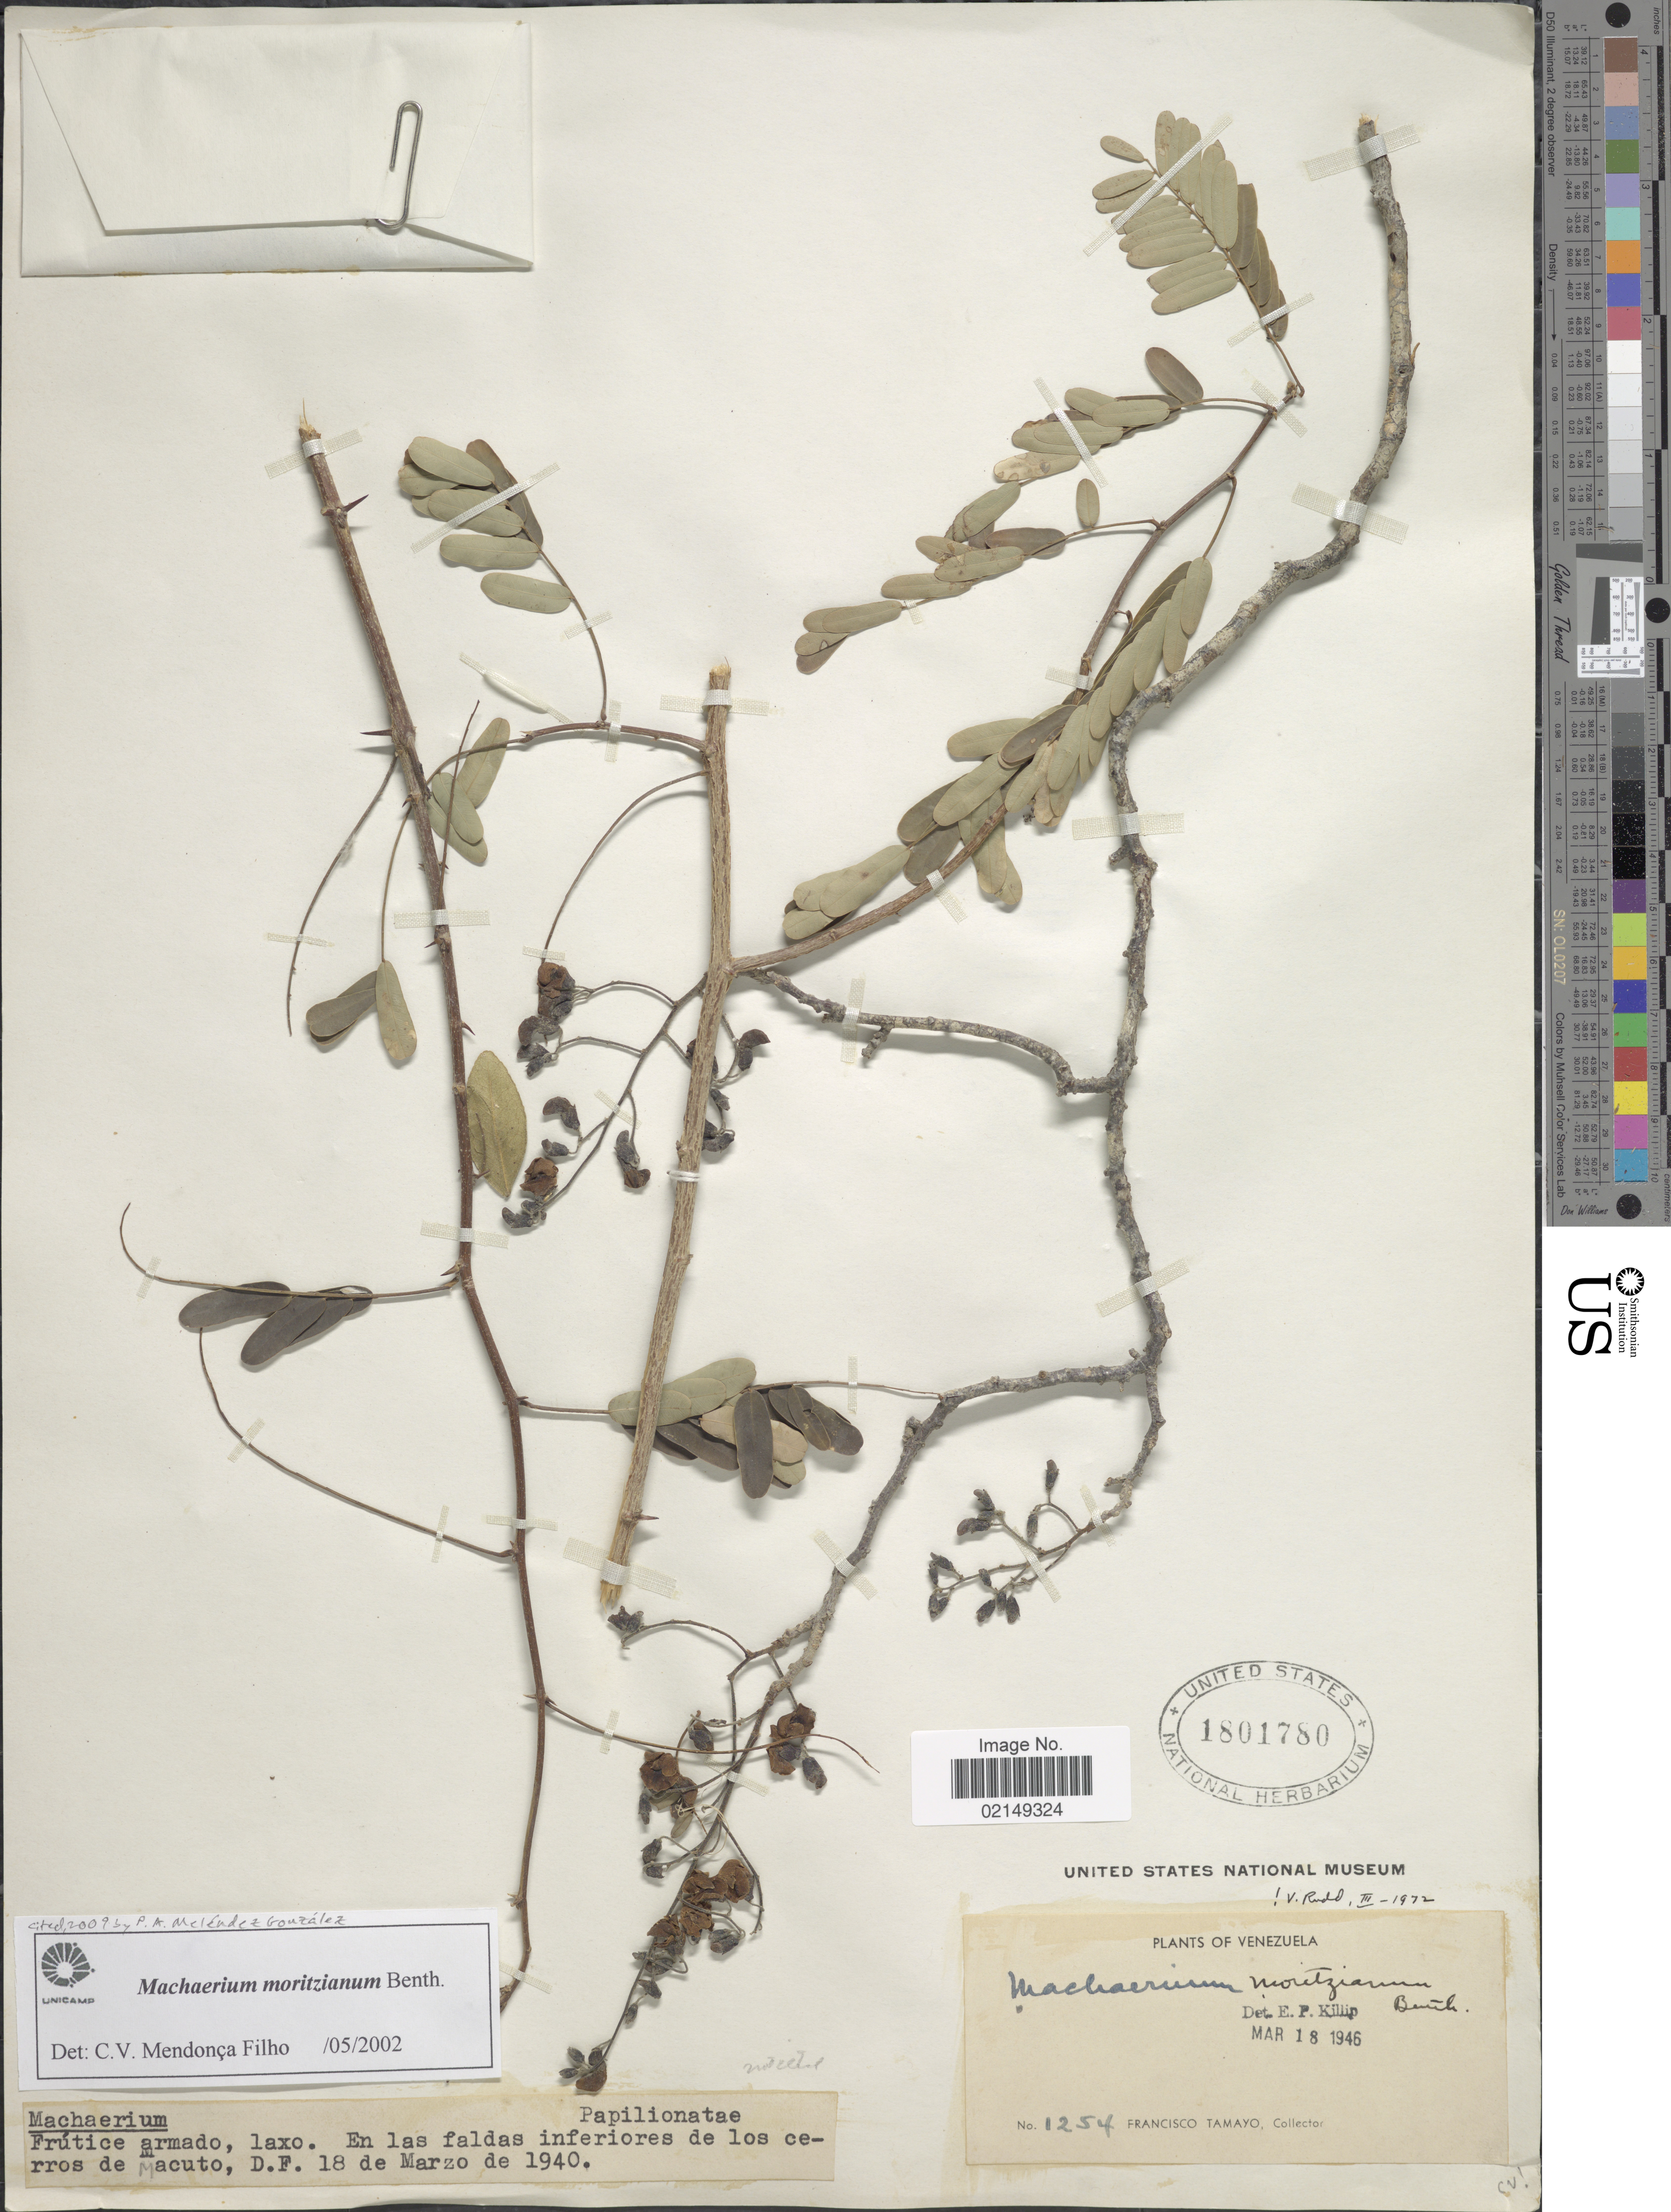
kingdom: Plantae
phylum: Tracheophyta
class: Magnoliopsida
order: Fabales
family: Fabaceae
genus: Machaerium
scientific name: Machaerium moritzianum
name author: Benth.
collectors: F. Tamayo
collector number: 1254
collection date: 1940-03-18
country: Venezuela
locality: En los cerros de Macuto, D.F.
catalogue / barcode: US 1801780